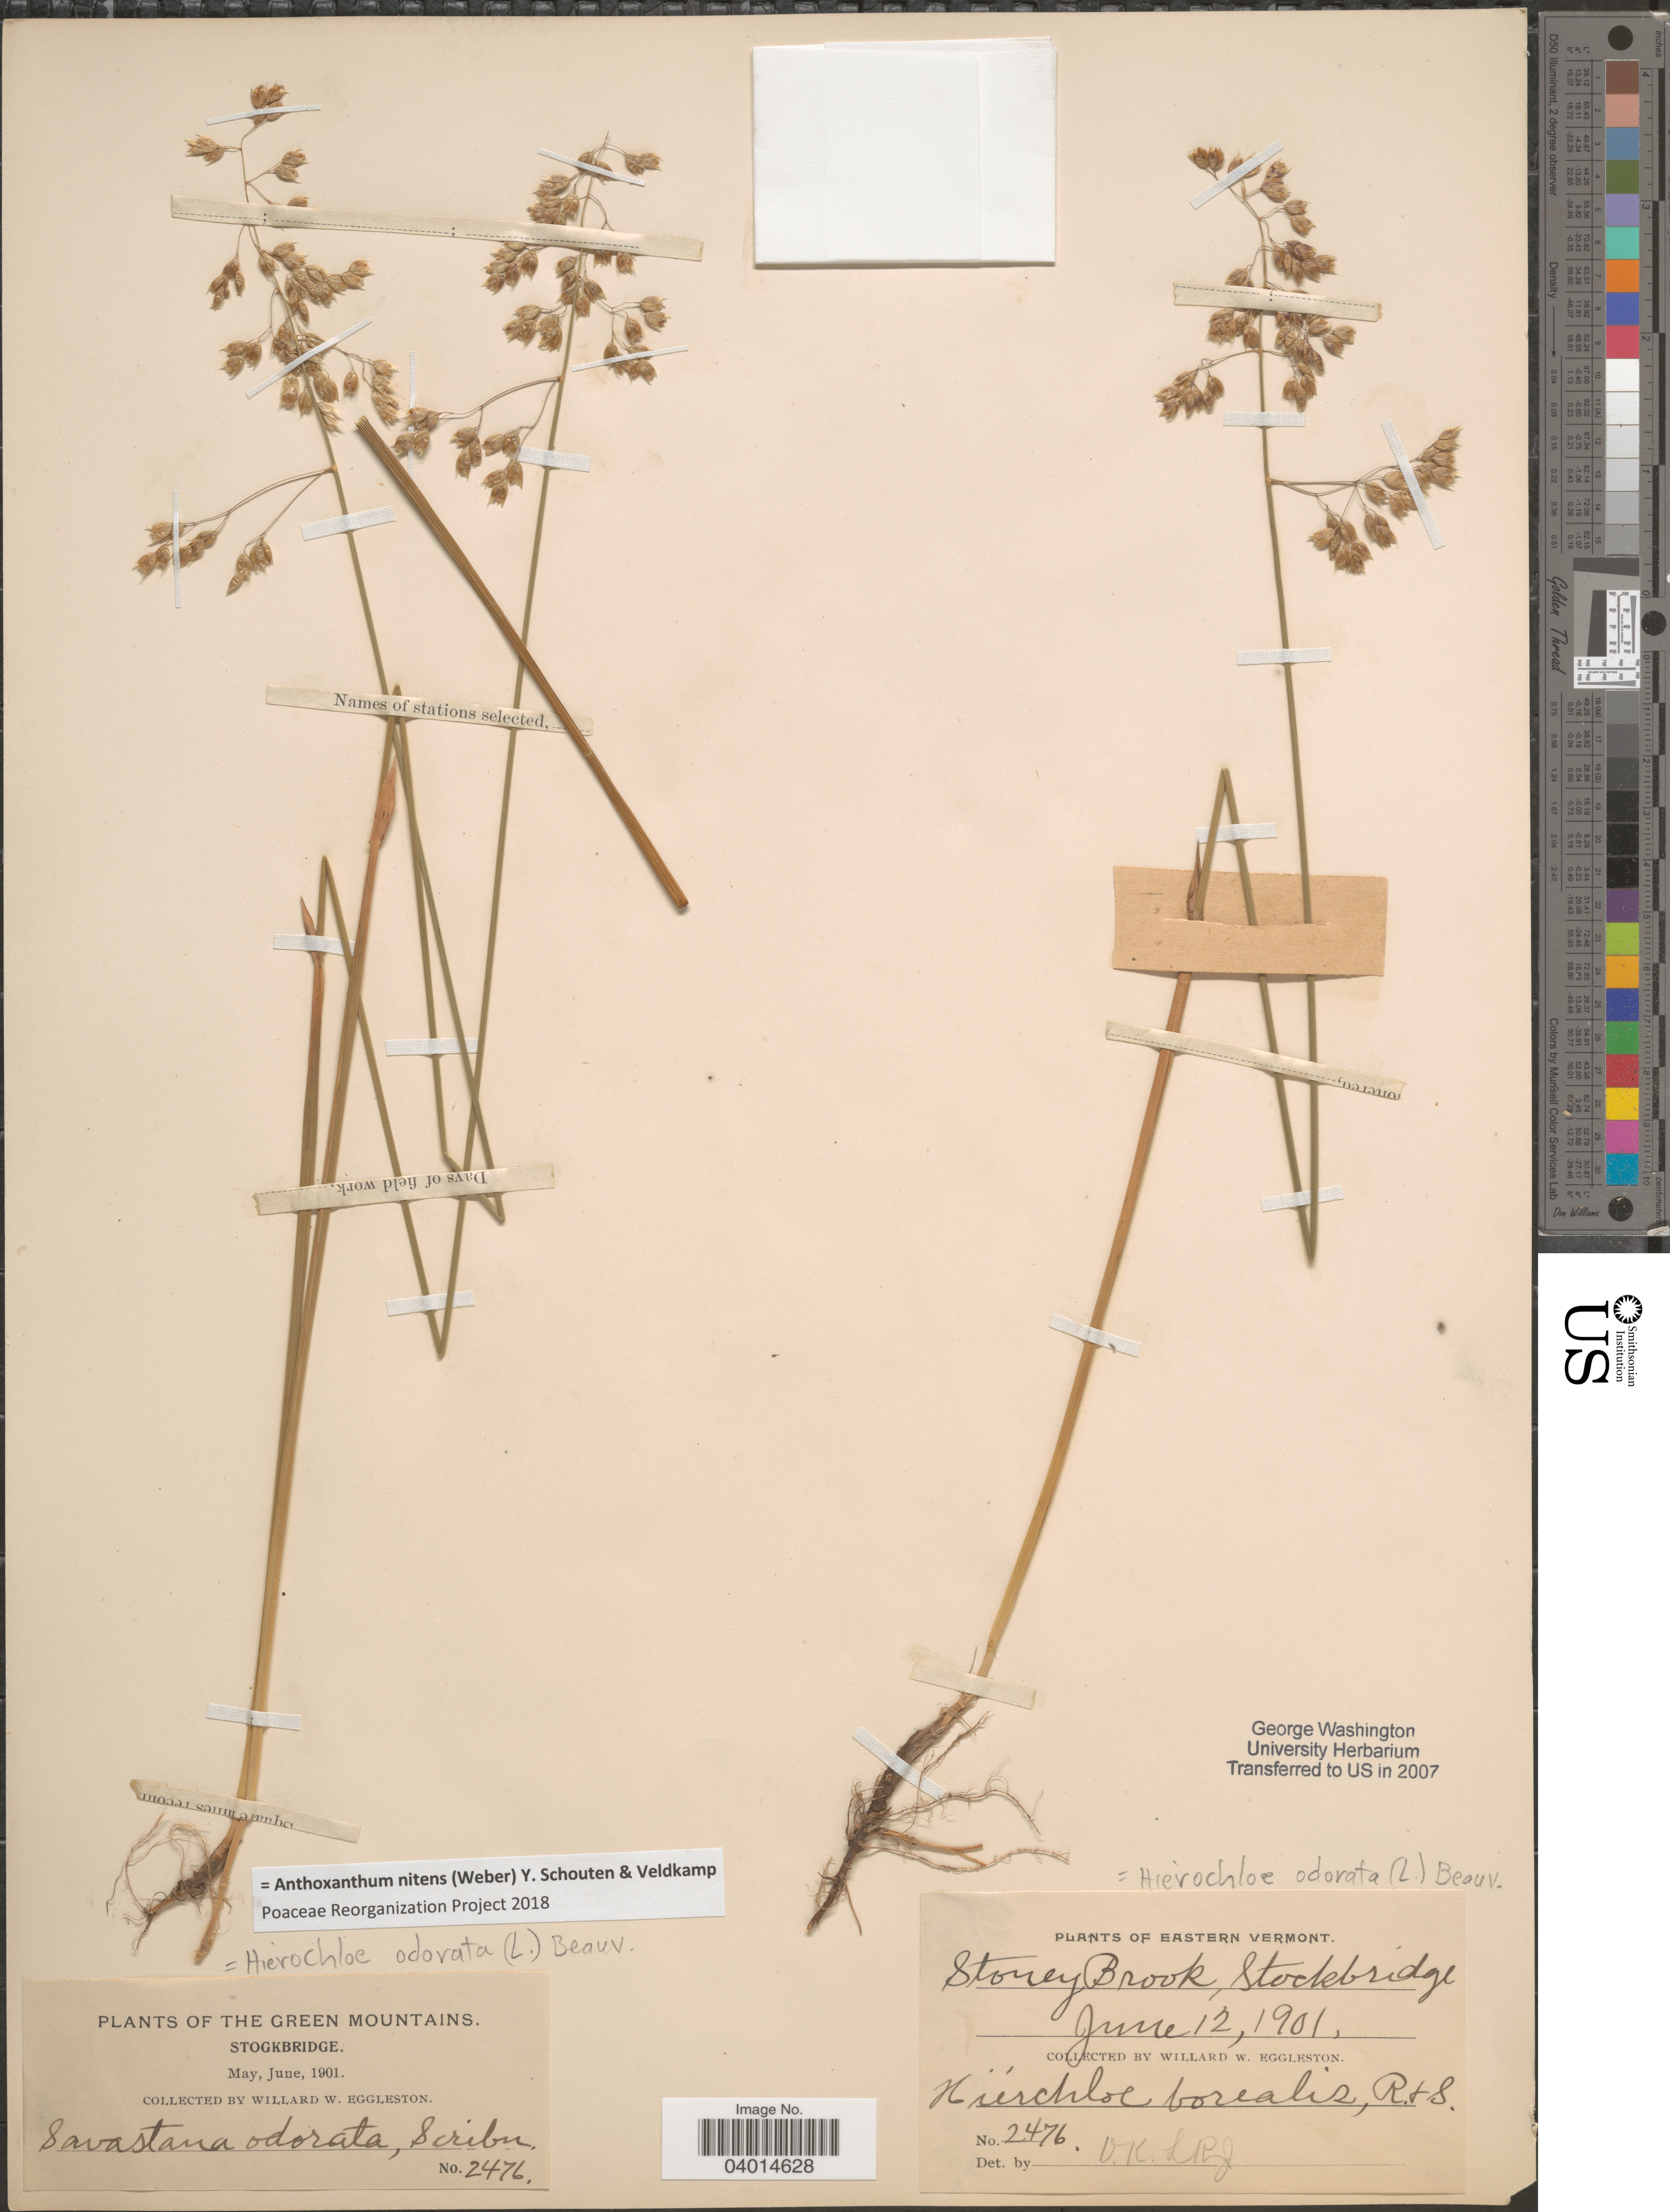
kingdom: Plantae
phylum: Tracheophyta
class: Liliopsida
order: Poales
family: Poaceae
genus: Anthoxanthum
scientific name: Anthoxanthum nitens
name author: (G.H. Weber) R.T.A. Schouten & Veldkamp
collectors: W. W. Eggleston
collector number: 2476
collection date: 1901-06-12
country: United States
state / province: Vermont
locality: The Green Mountains. Eastern Vermont. Stoney Brook, Stockbridge.